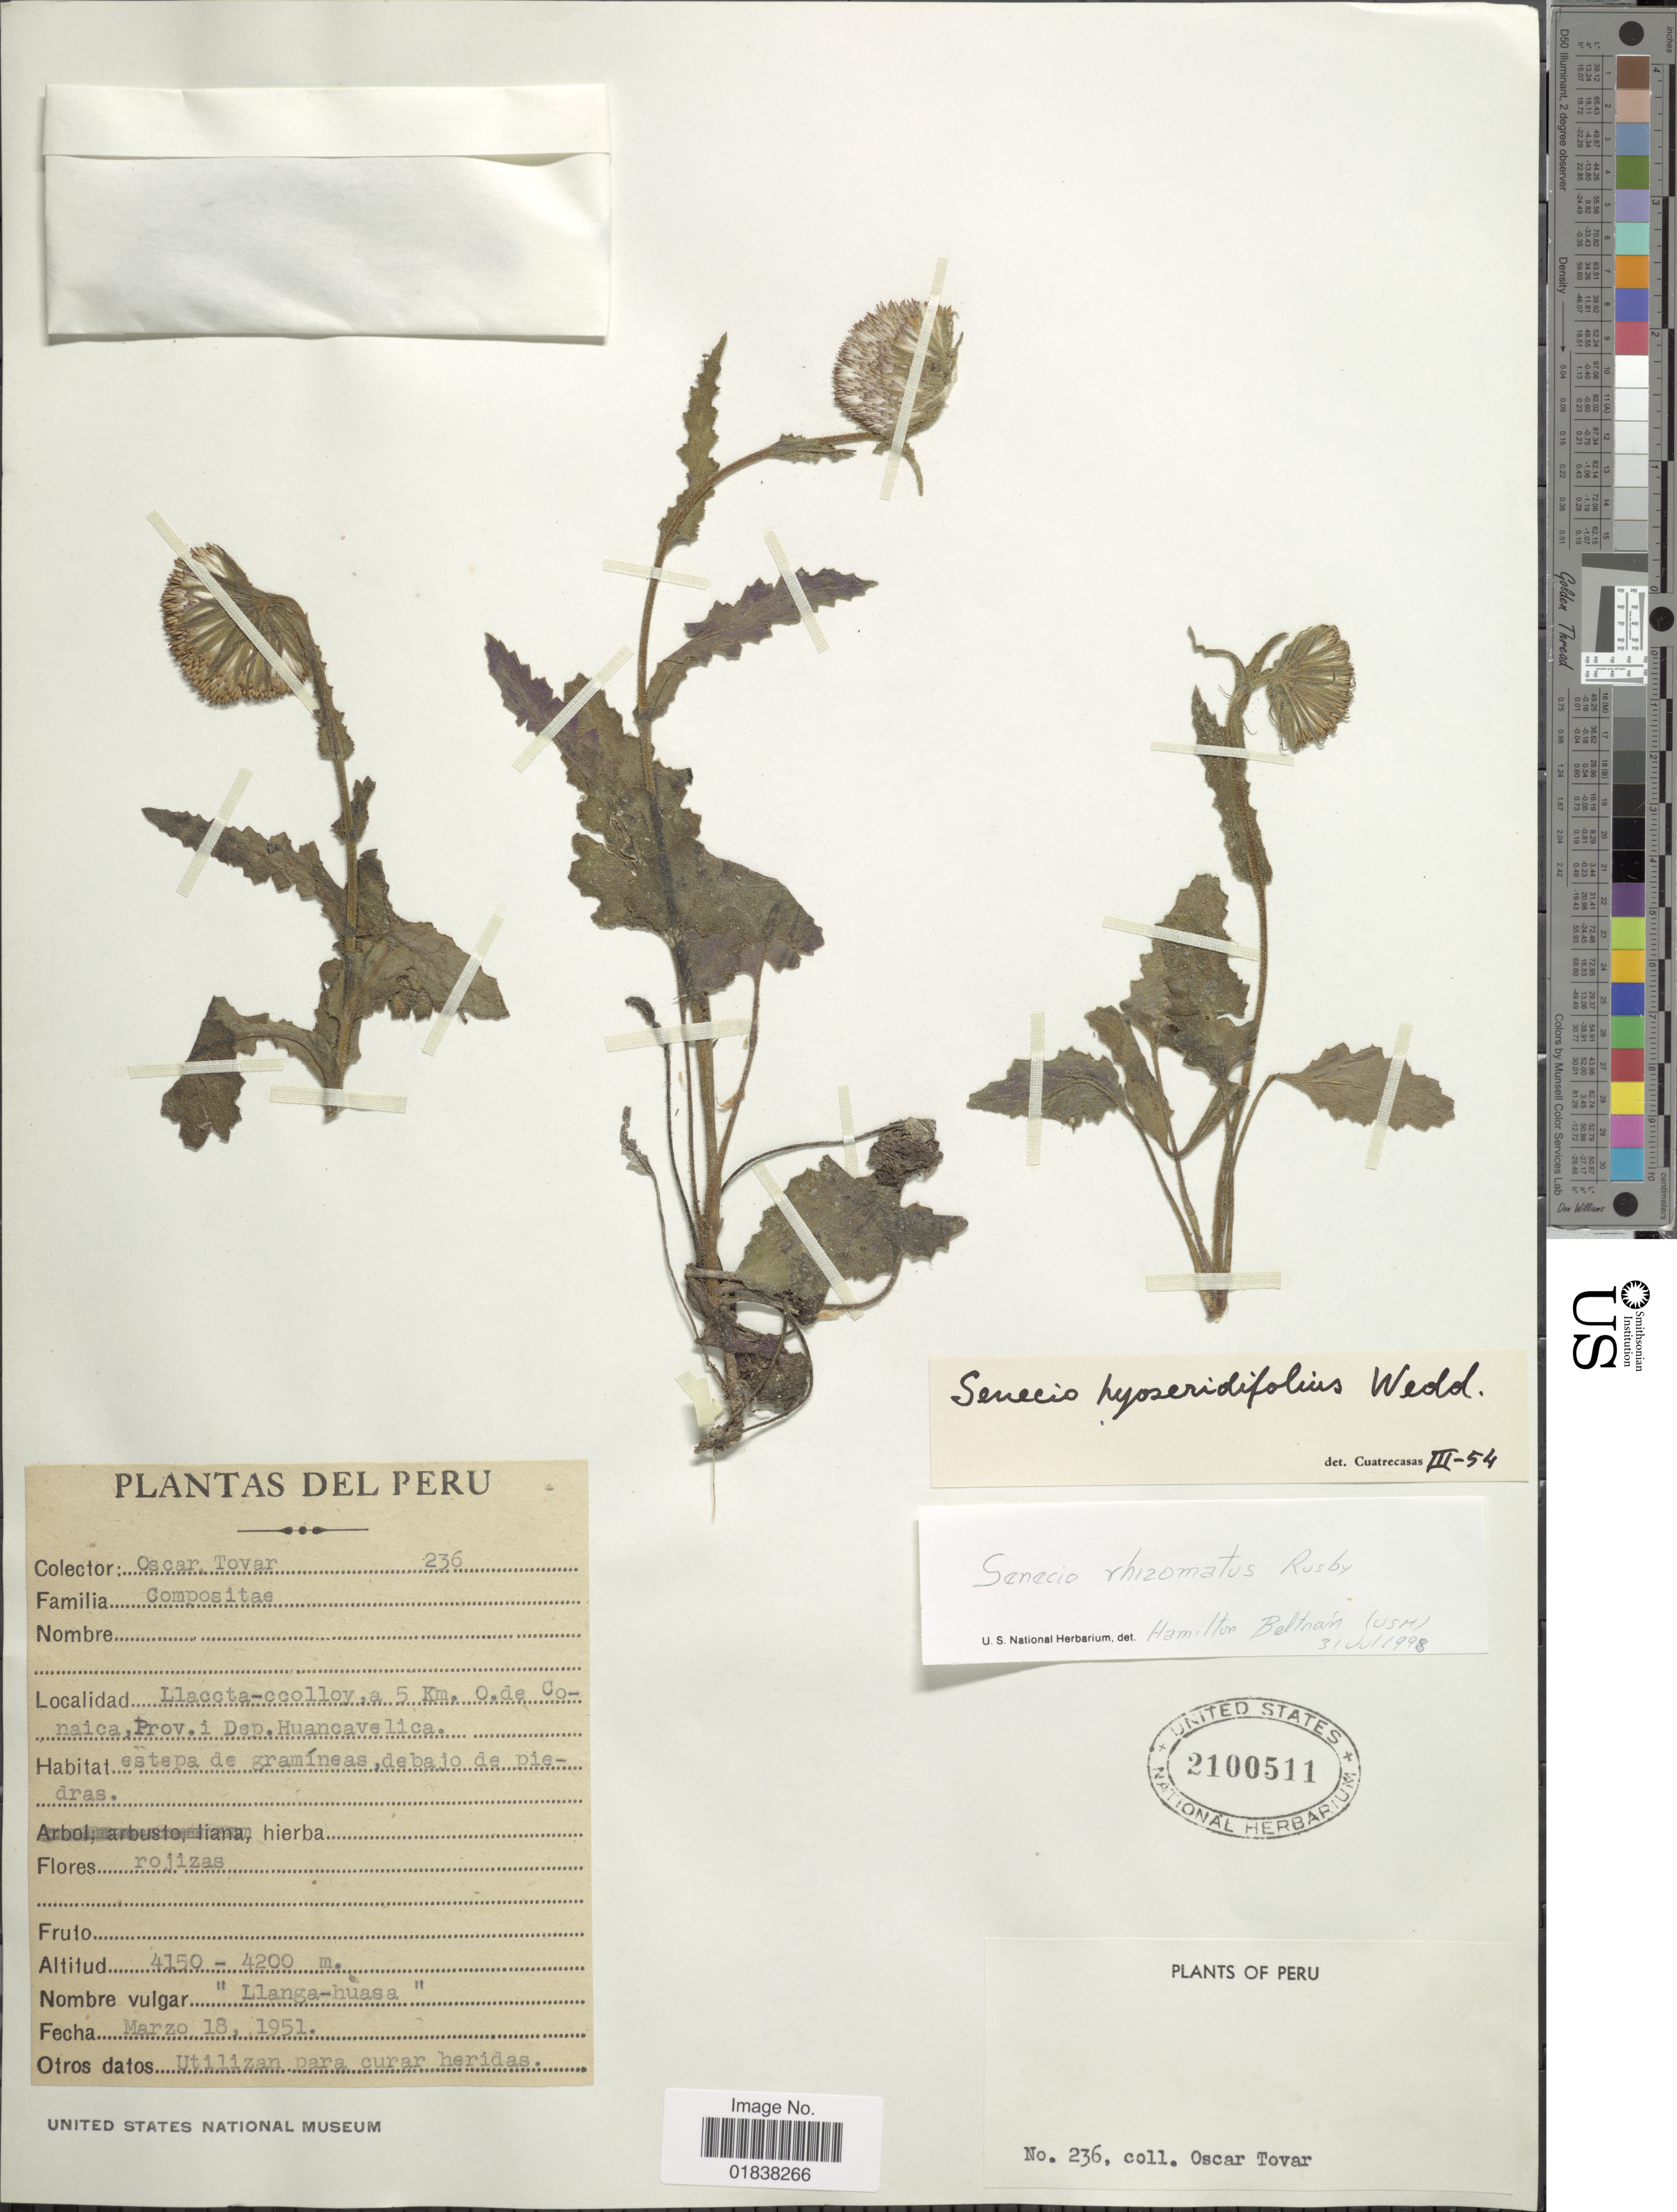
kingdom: Plantae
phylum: Tracheophyta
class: Magnoliopsida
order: Asterales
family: Asteraceae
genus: Senecio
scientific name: Senecio rhizomatus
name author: Rusby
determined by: Salomon, Luciana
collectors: Ó. Tovar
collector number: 236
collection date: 1951-03-18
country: Peru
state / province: Huancavelica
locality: Llaccta-ccolloy, a 5 km O de Conaica, Prov. i Dep. Huancavelica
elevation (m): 4150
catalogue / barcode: US 2100511